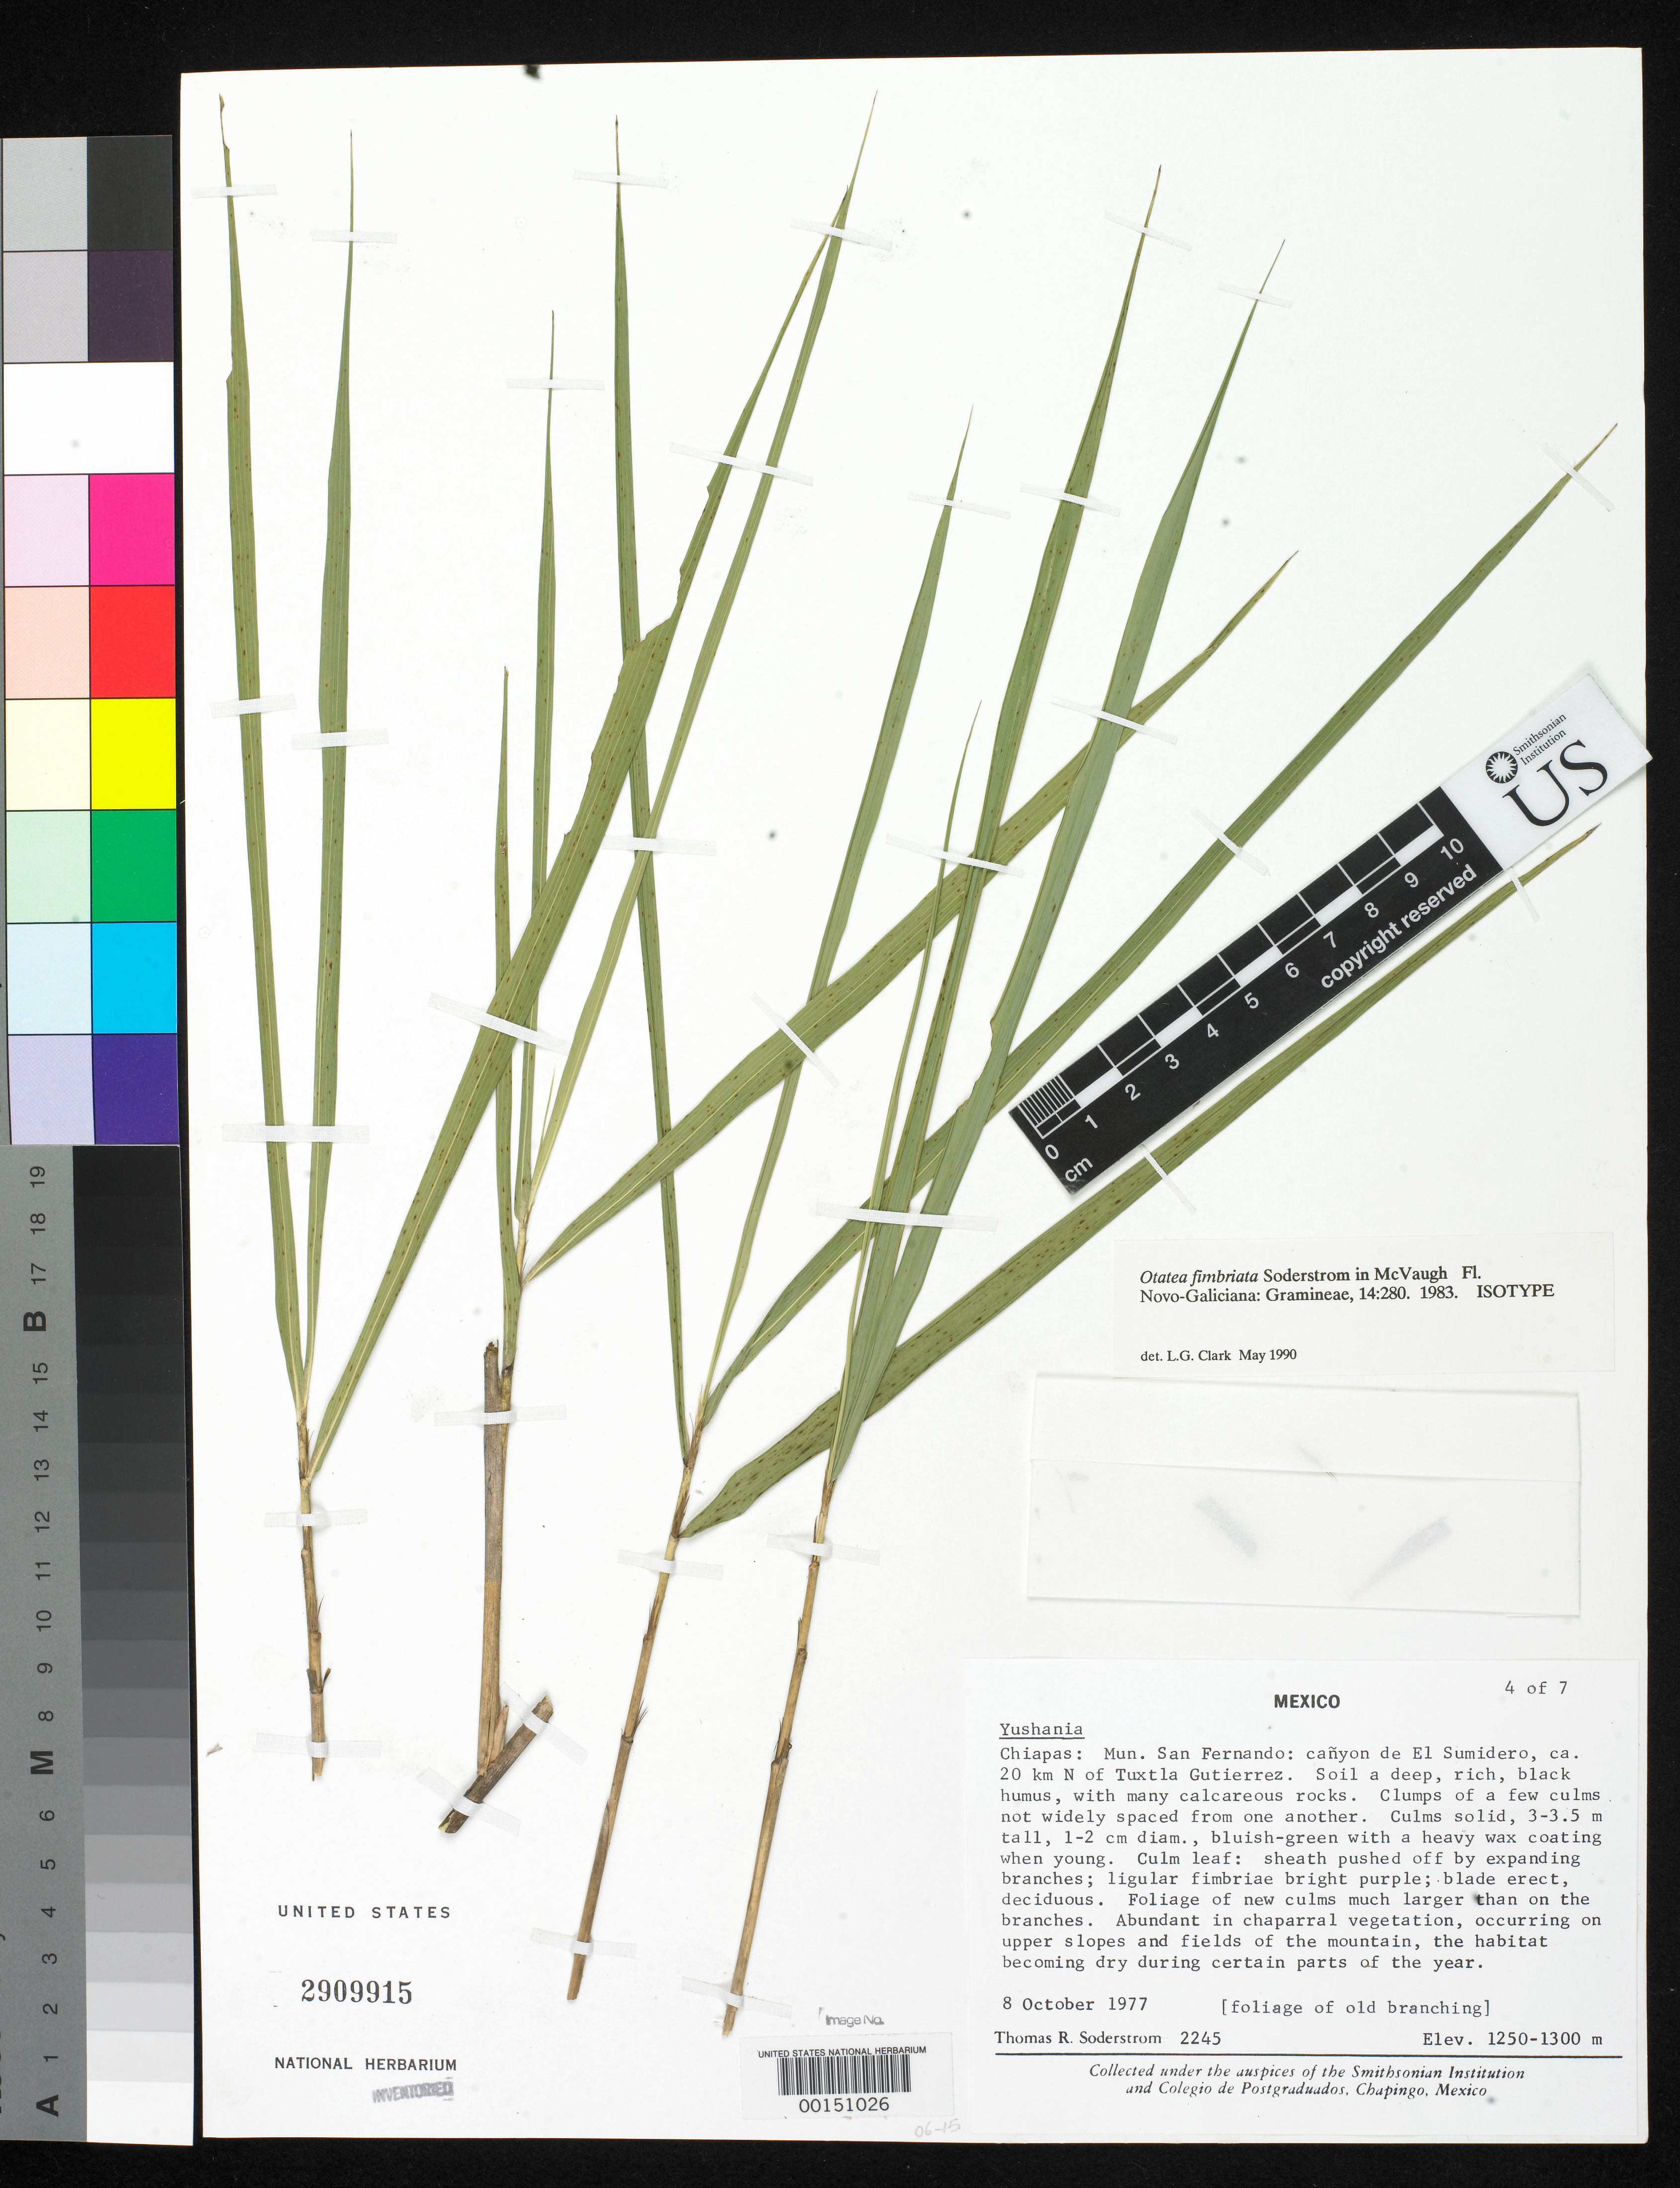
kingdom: Plantae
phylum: Tracheophyta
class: Liliopsida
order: Poales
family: Poaceae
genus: Otatea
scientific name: Otatea fimbriata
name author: Soderstr. in McVaugh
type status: Isotype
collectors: T. R. Soderstrom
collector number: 2245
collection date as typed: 08 Oct 1977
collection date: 1977-10-08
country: Mexico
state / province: Chiapas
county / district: San Fernando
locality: El Sumidero Canyon, ca. 20 km N of Tuxtla Gutierrez.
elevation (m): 1250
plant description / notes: Additional type material filed separately with bulky bamboos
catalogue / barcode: US 2909915